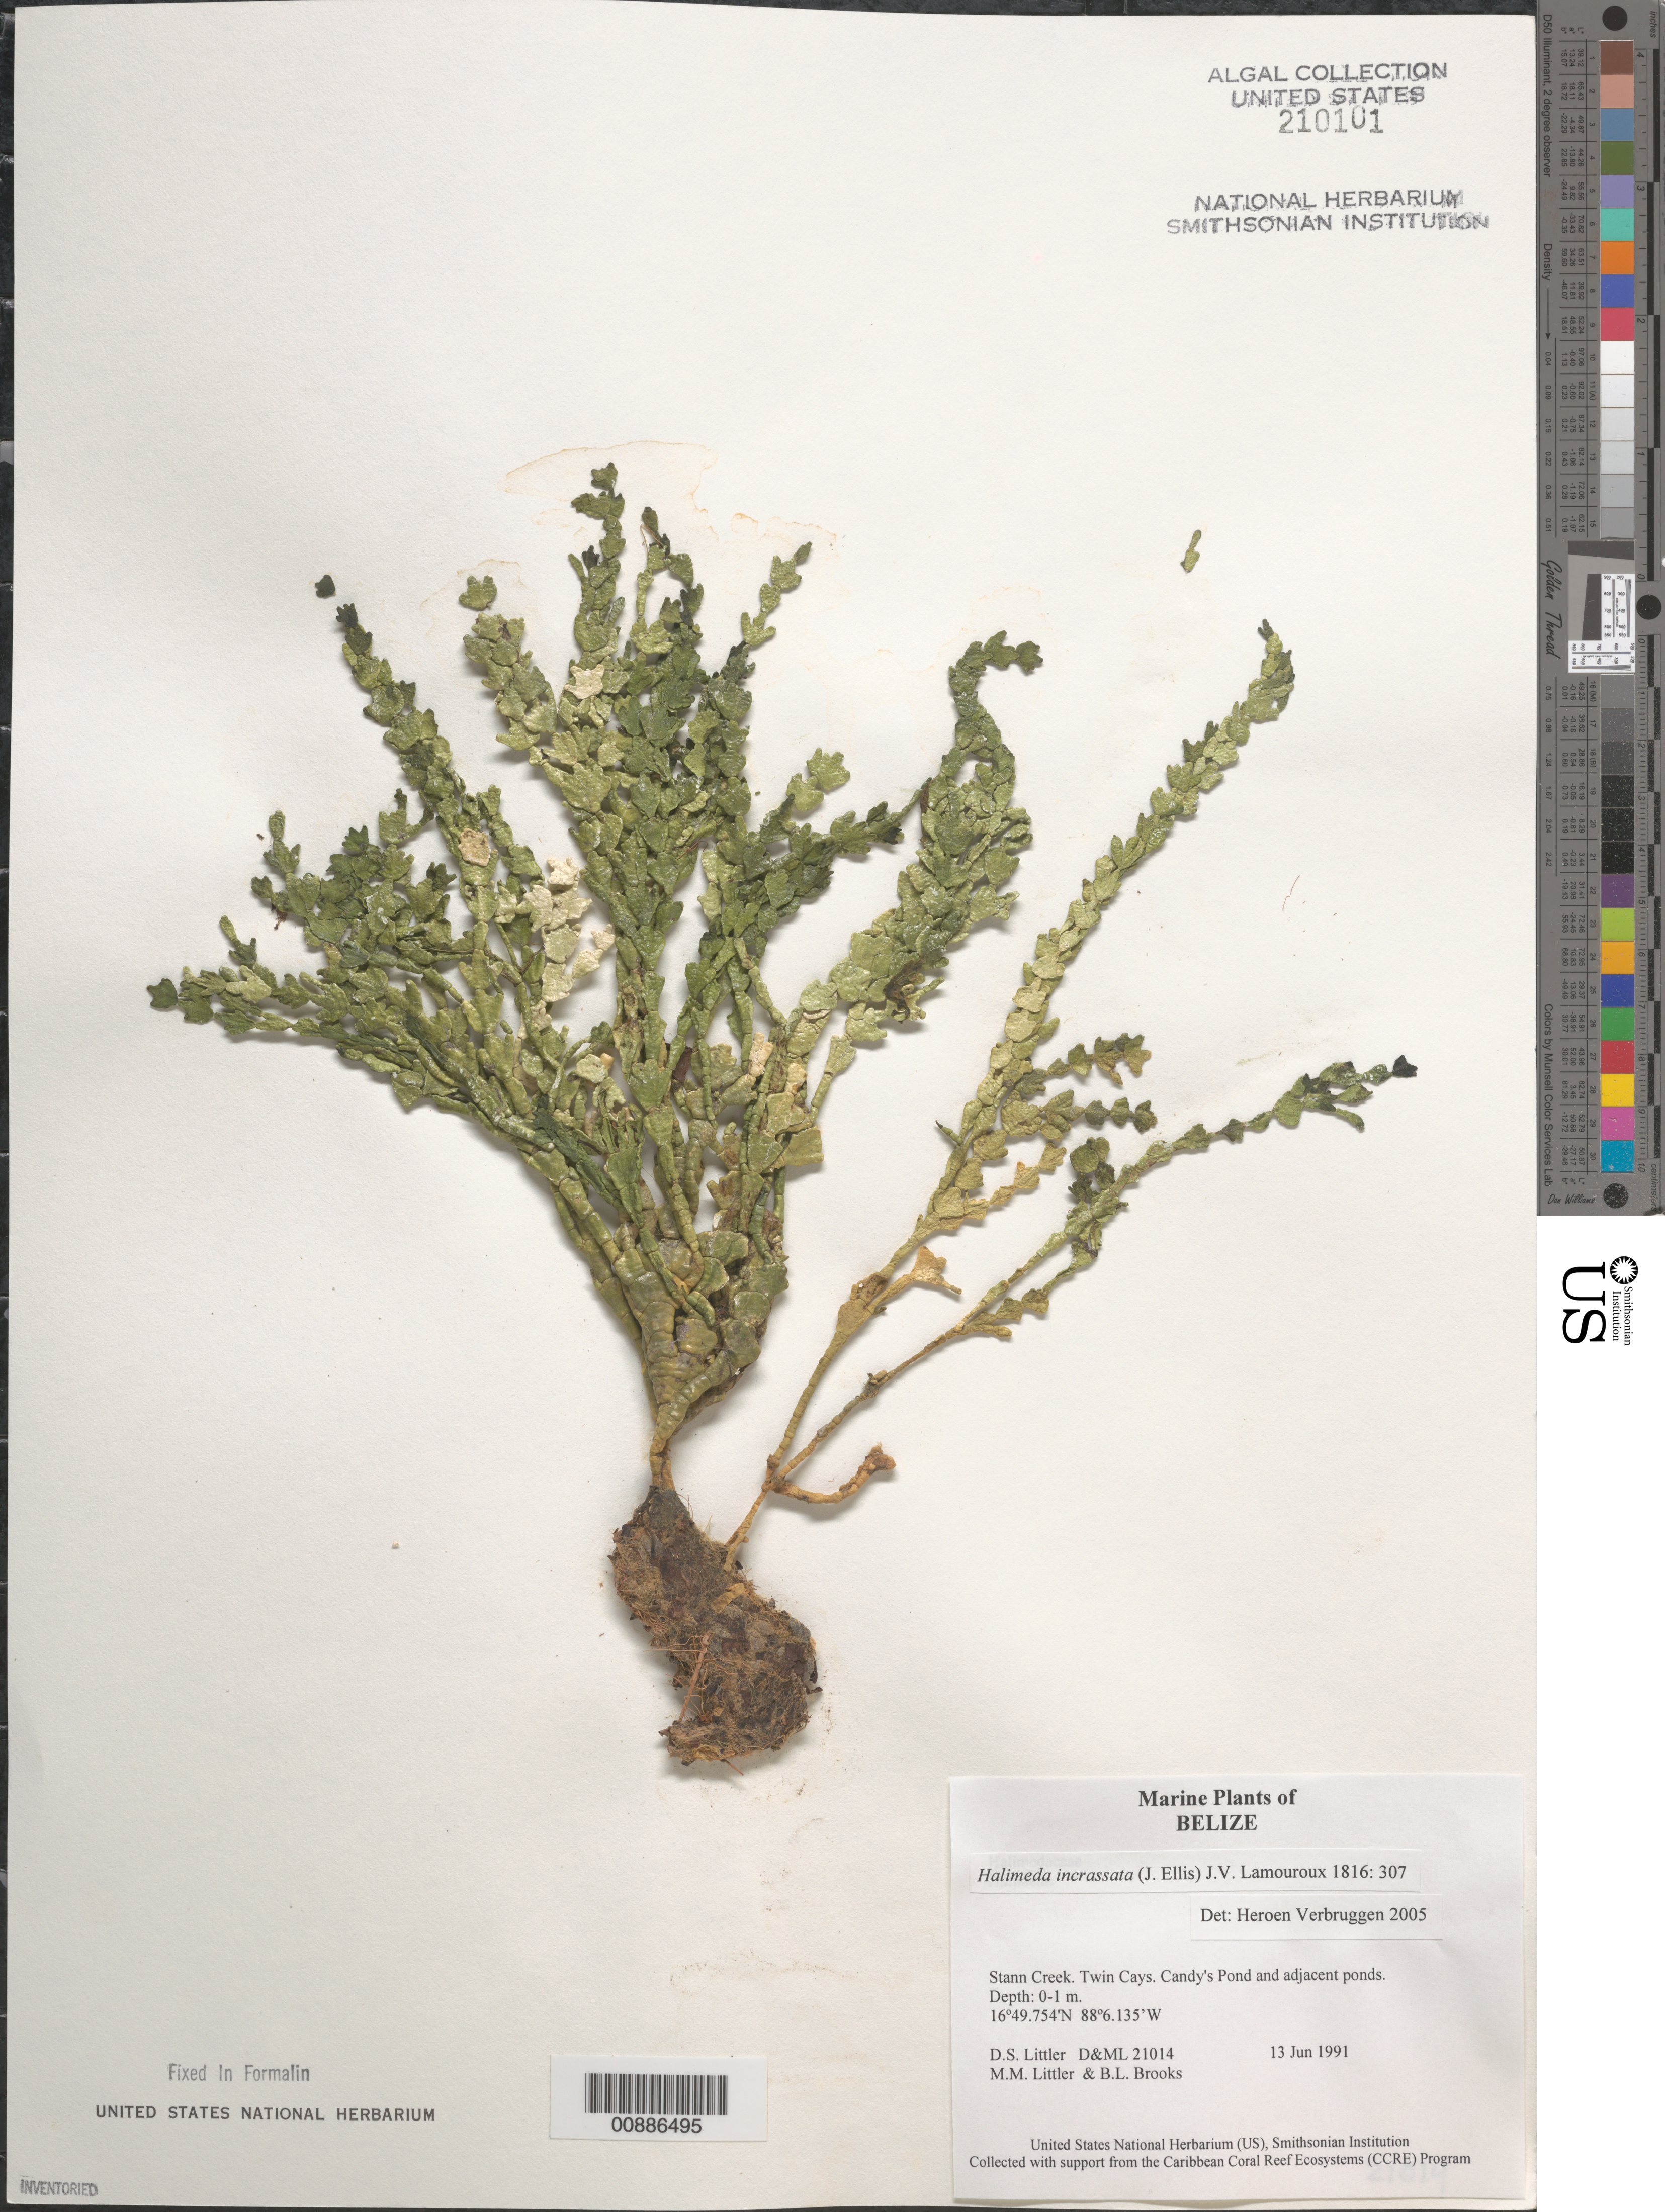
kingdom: Plantae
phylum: Chlorophyta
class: Ulvophyceae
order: Bryopsidales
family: Halimedaceae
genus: Halimeda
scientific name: Halimeda incrassata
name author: (J. Ellis) J.V.Lamouroux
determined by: Verbruggen, H.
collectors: D. S. Littler, M. M. Littler & B. Brooks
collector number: D&ML 21014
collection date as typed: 13 Jun 1991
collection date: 1991-06-13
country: Belize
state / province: Stann Creek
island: Twin Cays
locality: Candy's Pond and adjacent ponds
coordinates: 16 49.754'N, 88 6.135'W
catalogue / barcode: US 210101